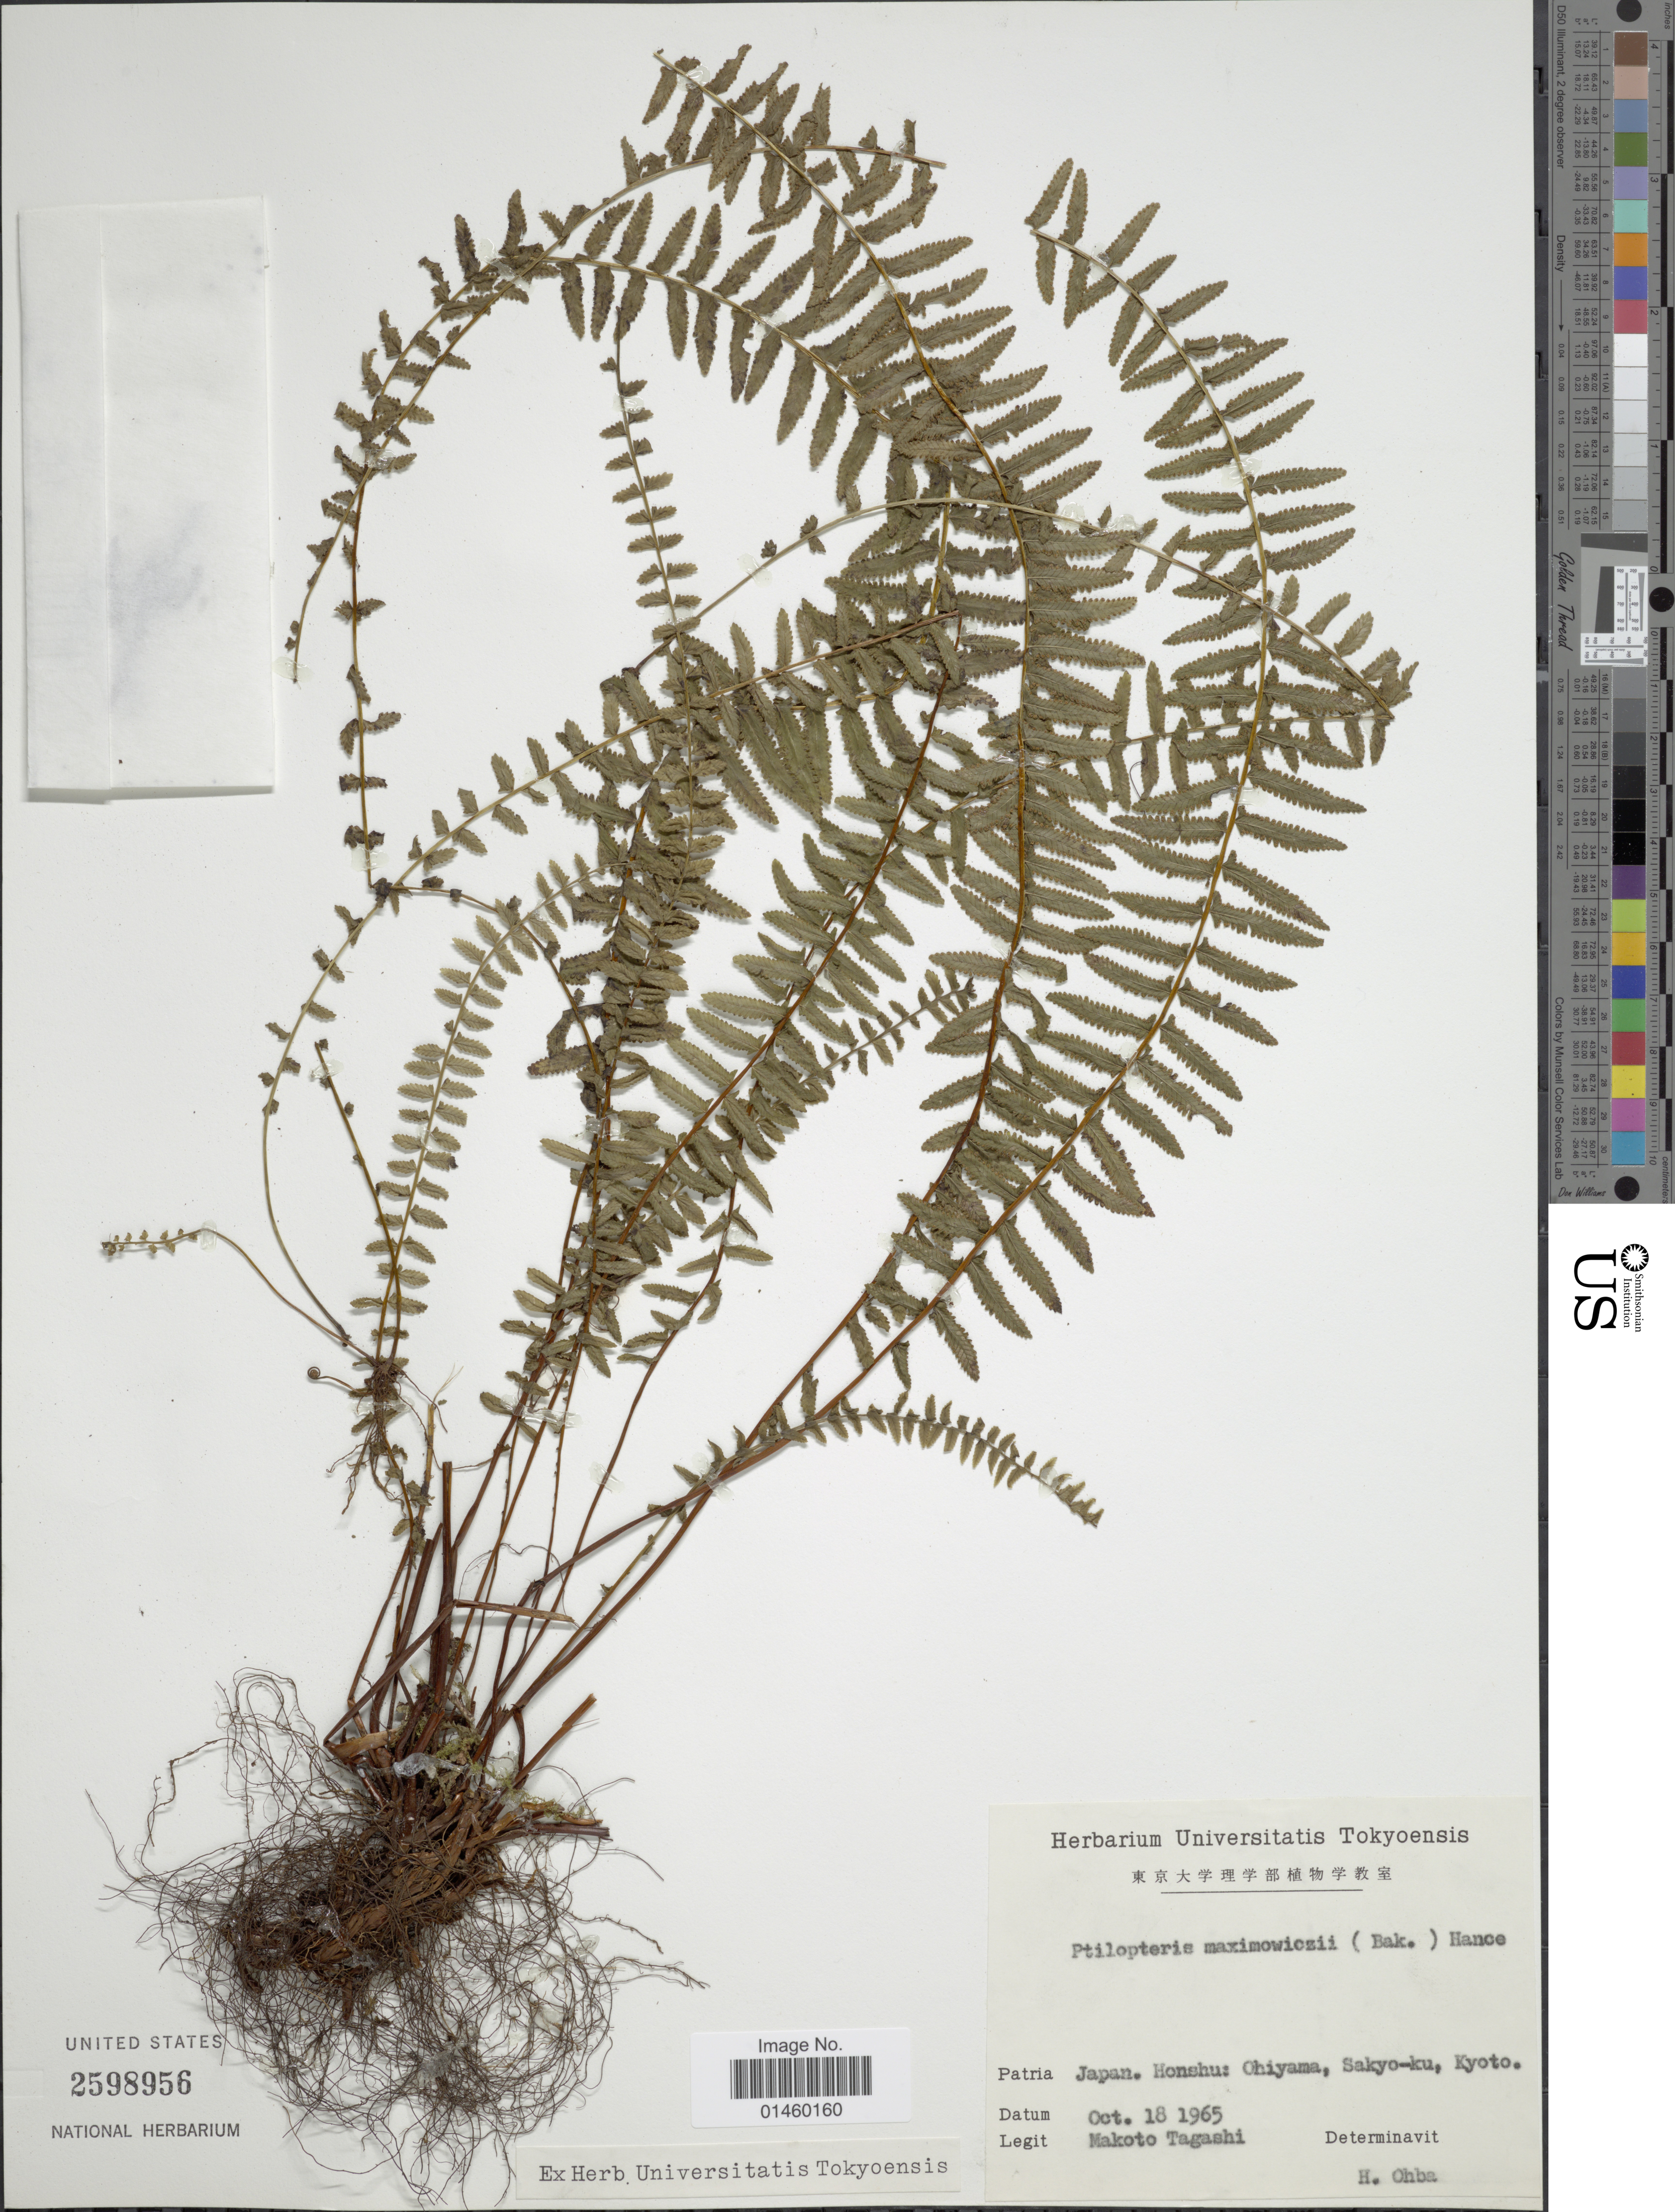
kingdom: Plantae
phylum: Tracheophyta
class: Polypodiopsida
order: Polypodiales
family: Dennstaedtiaceae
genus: Monachosorum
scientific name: Monachosorum maximowiczii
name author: (Baker) Hayata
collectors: M. Tagashi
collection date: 1965-10-18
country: Japan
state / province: Kyoto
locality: Honshu: Chiyama, Sakyo-ku.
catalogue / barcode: US 2598956